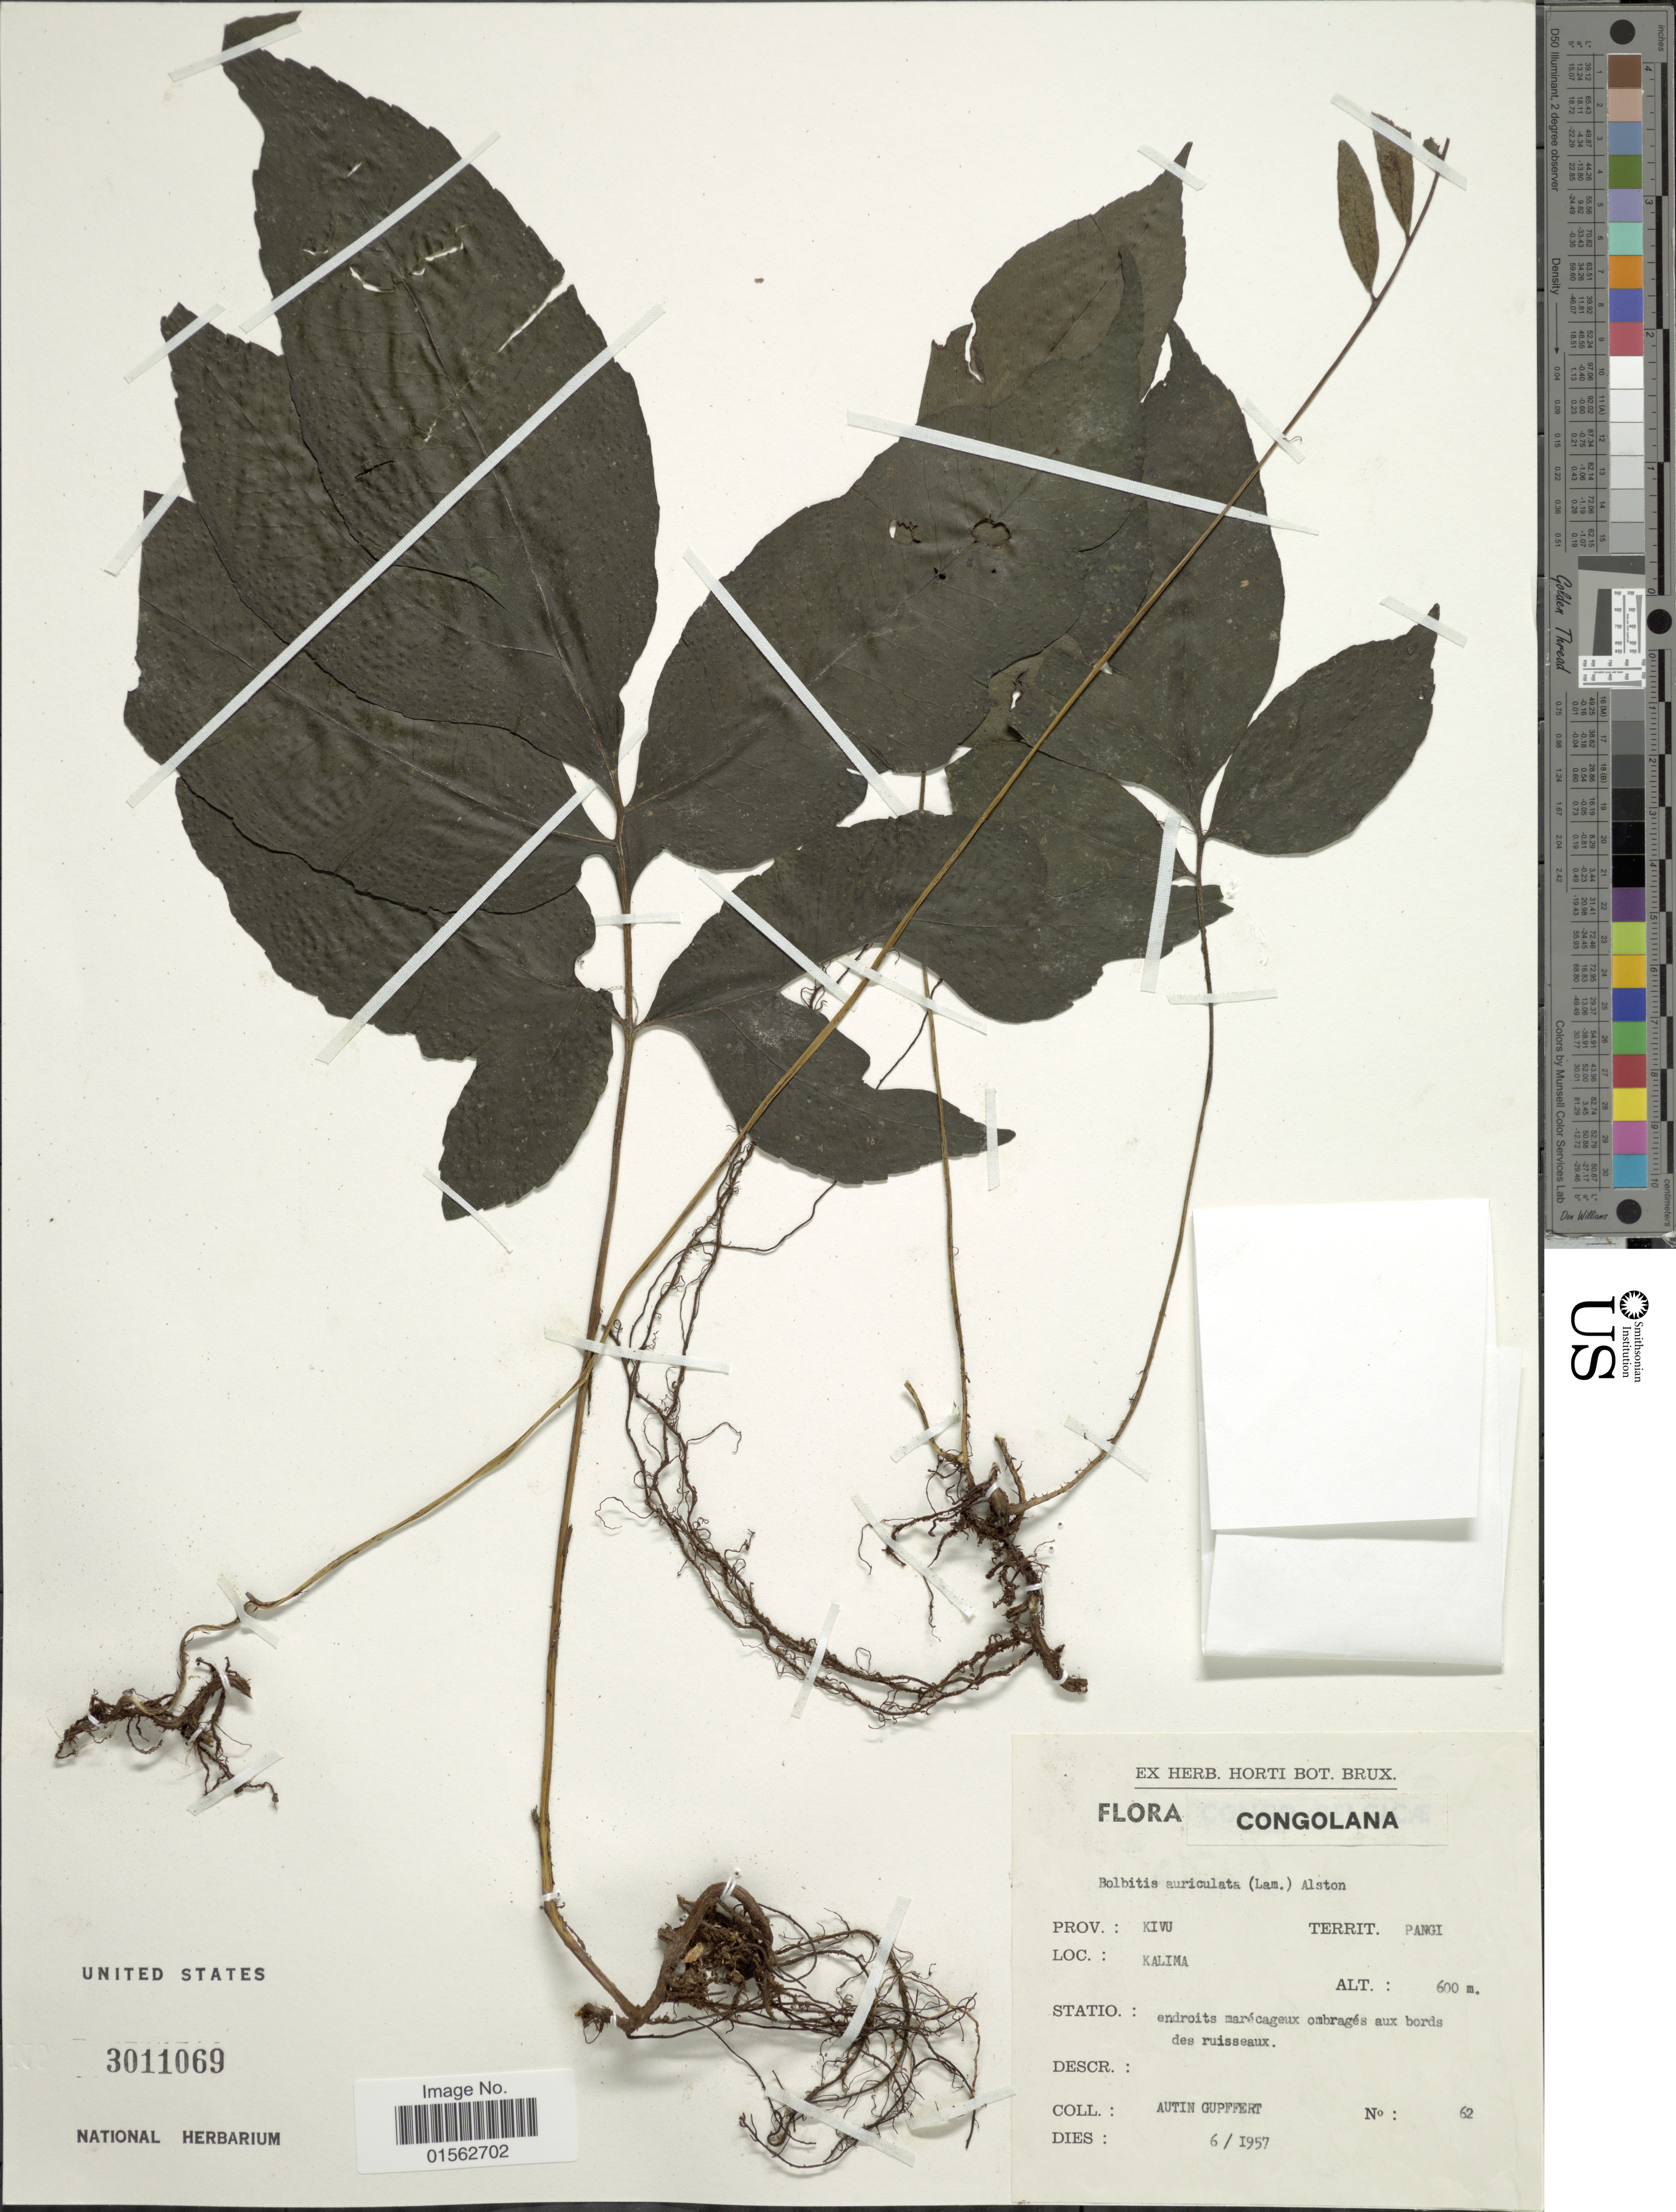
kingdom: Plantae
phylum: Tracheophyta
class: Polypodiopsida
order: Polypodiales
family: Dryopteridaceae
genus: Bolbitis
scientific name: Bolbitis auriculata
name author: (Lam.) Alston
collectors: S. Antun-Gupffert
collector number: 62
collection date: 1957-06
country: Congo, Democratic Republic of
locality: Congolana, Kivu, Kalima, Pangi, endroits marécageux ombragés aux bords des ruisseaux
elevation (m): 600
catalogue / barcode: US 3011069